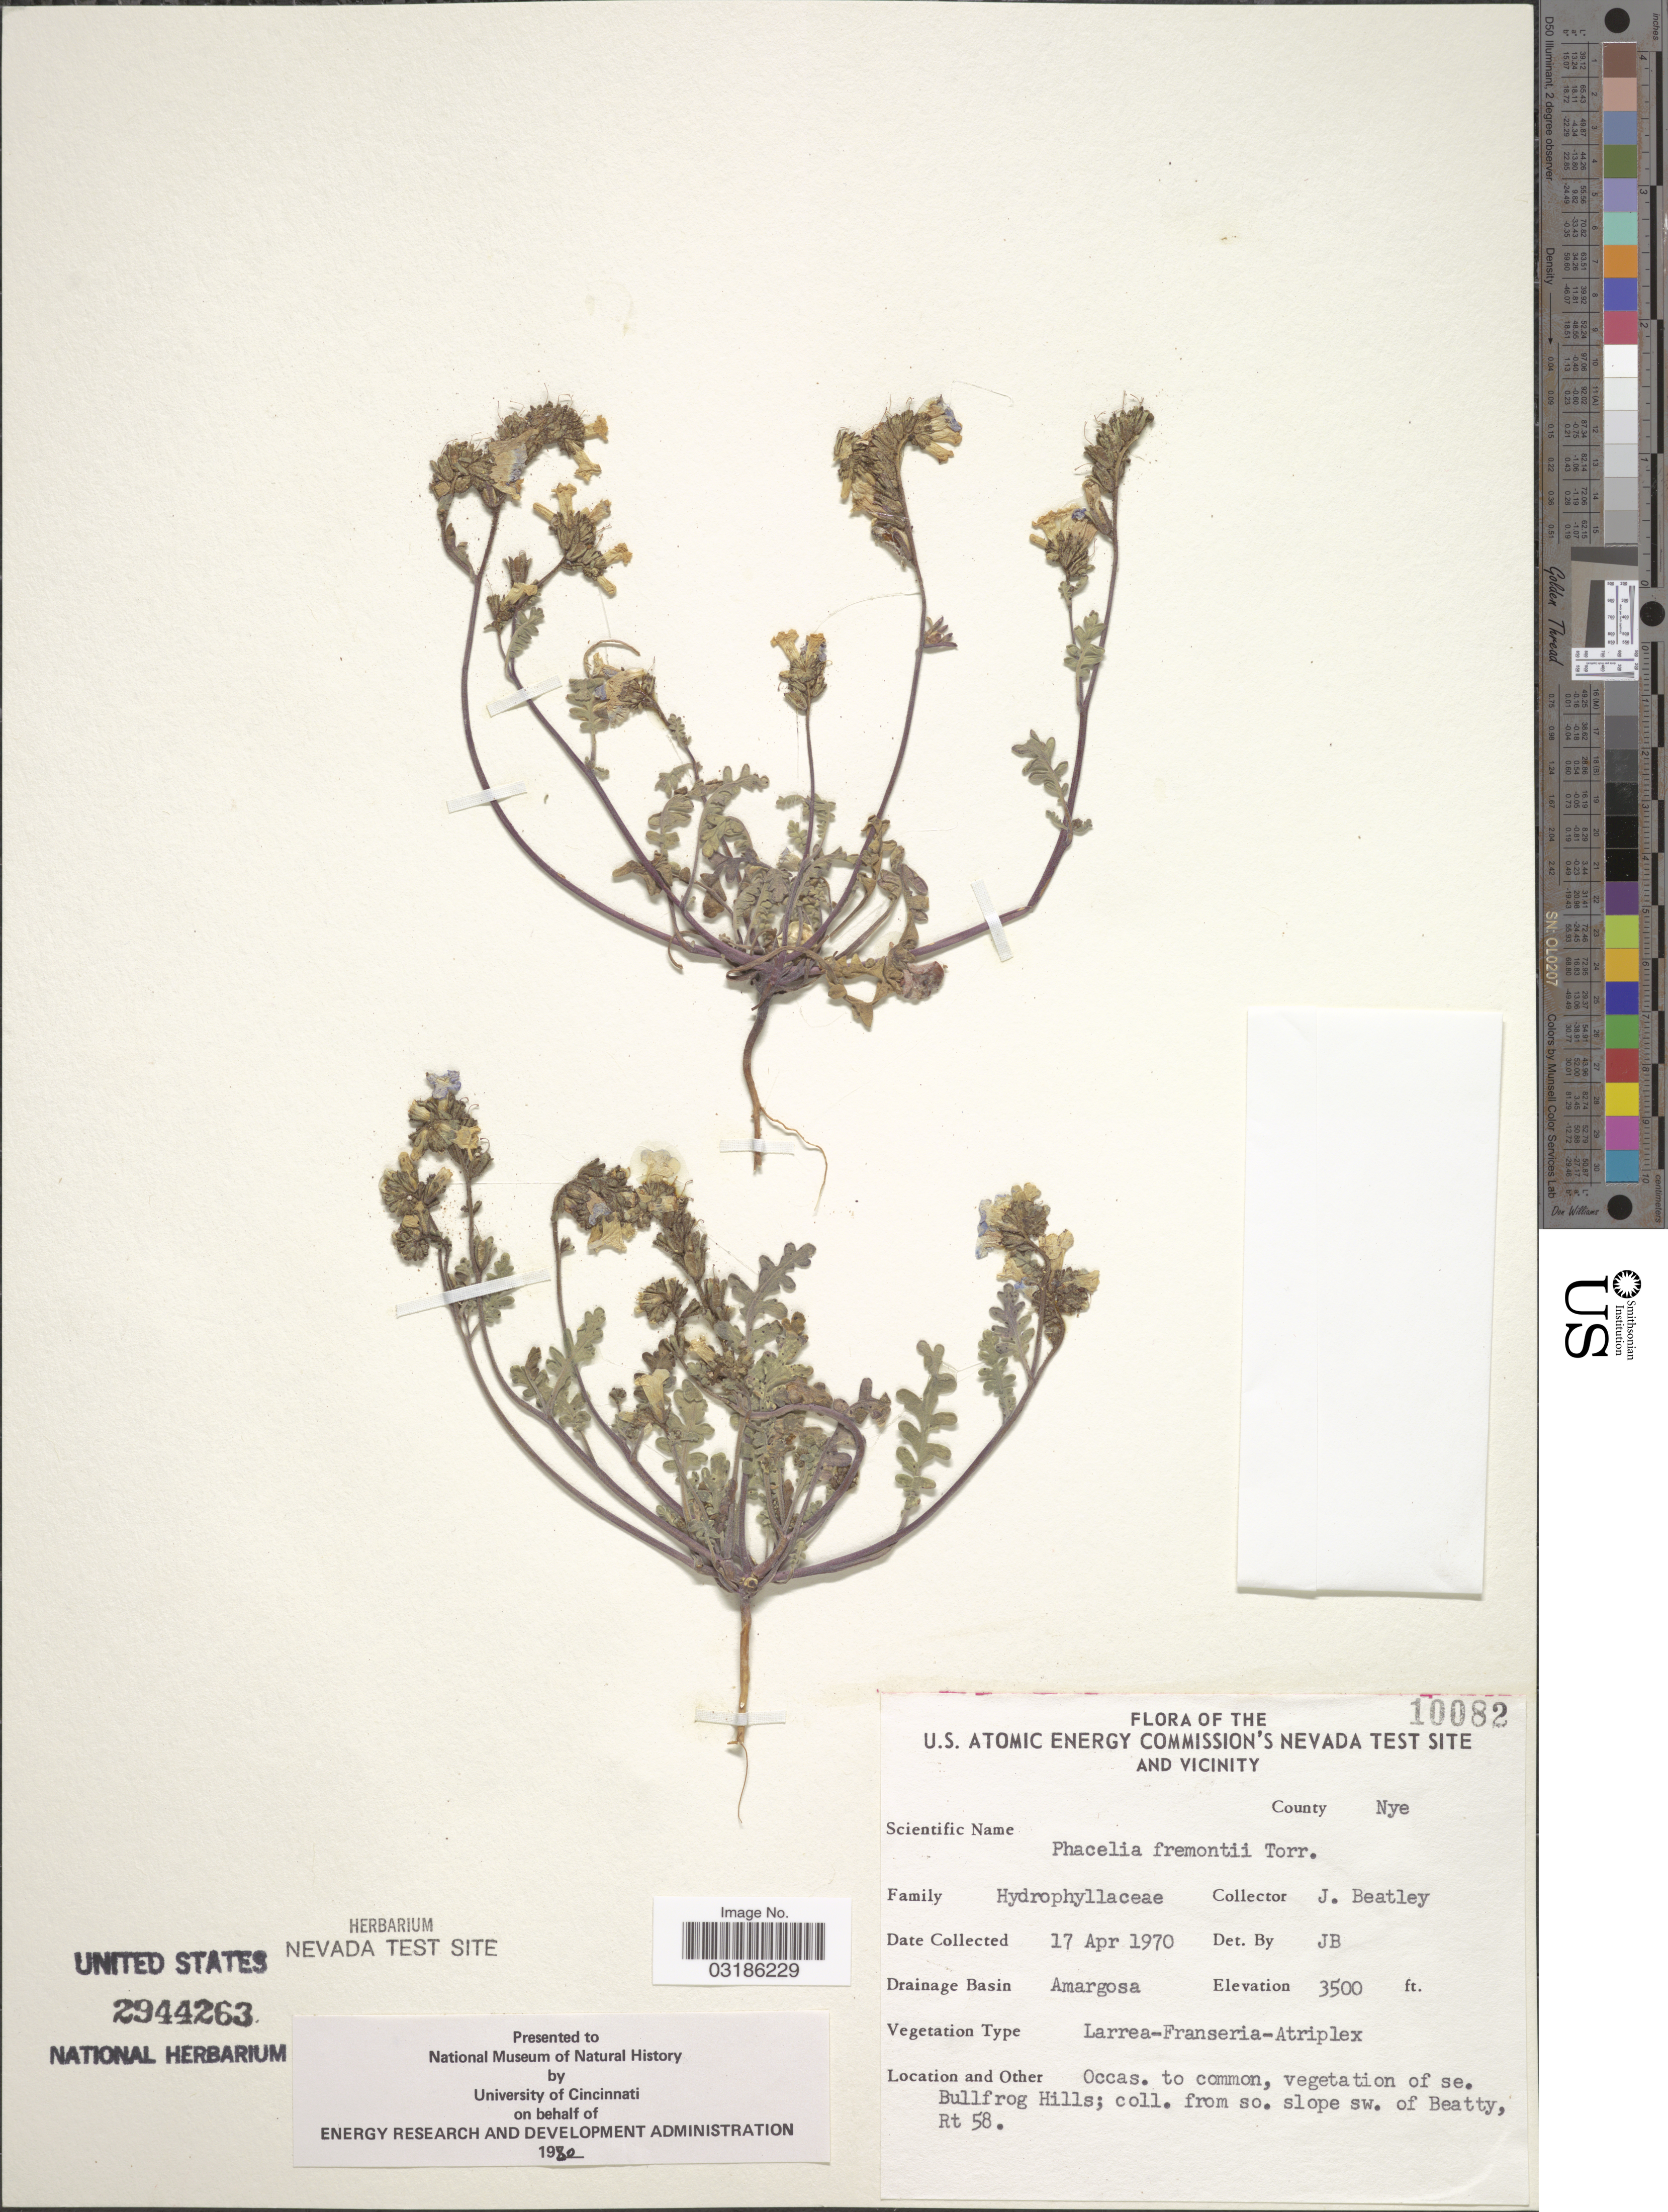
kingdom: Plantae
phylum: Tracheophyta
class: Magnoliopsida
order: Boraginales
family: Hydrophyllaceae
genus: Phacelia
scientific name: Phacelia fremontii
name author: Torr.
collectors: J. C. Beatley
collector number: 10082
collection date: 1970-04-17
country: United States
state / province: Nevada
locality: U.S. Atomic Energy Commission's Nevada Test Site and vicinity. County Nye. Drainage Basin Amargosa. Vegetation of se. Bullfrog Hills; coll. from so. slope sw. of Beatty, Rt 58.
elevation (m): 1067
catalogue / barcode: US 2944263